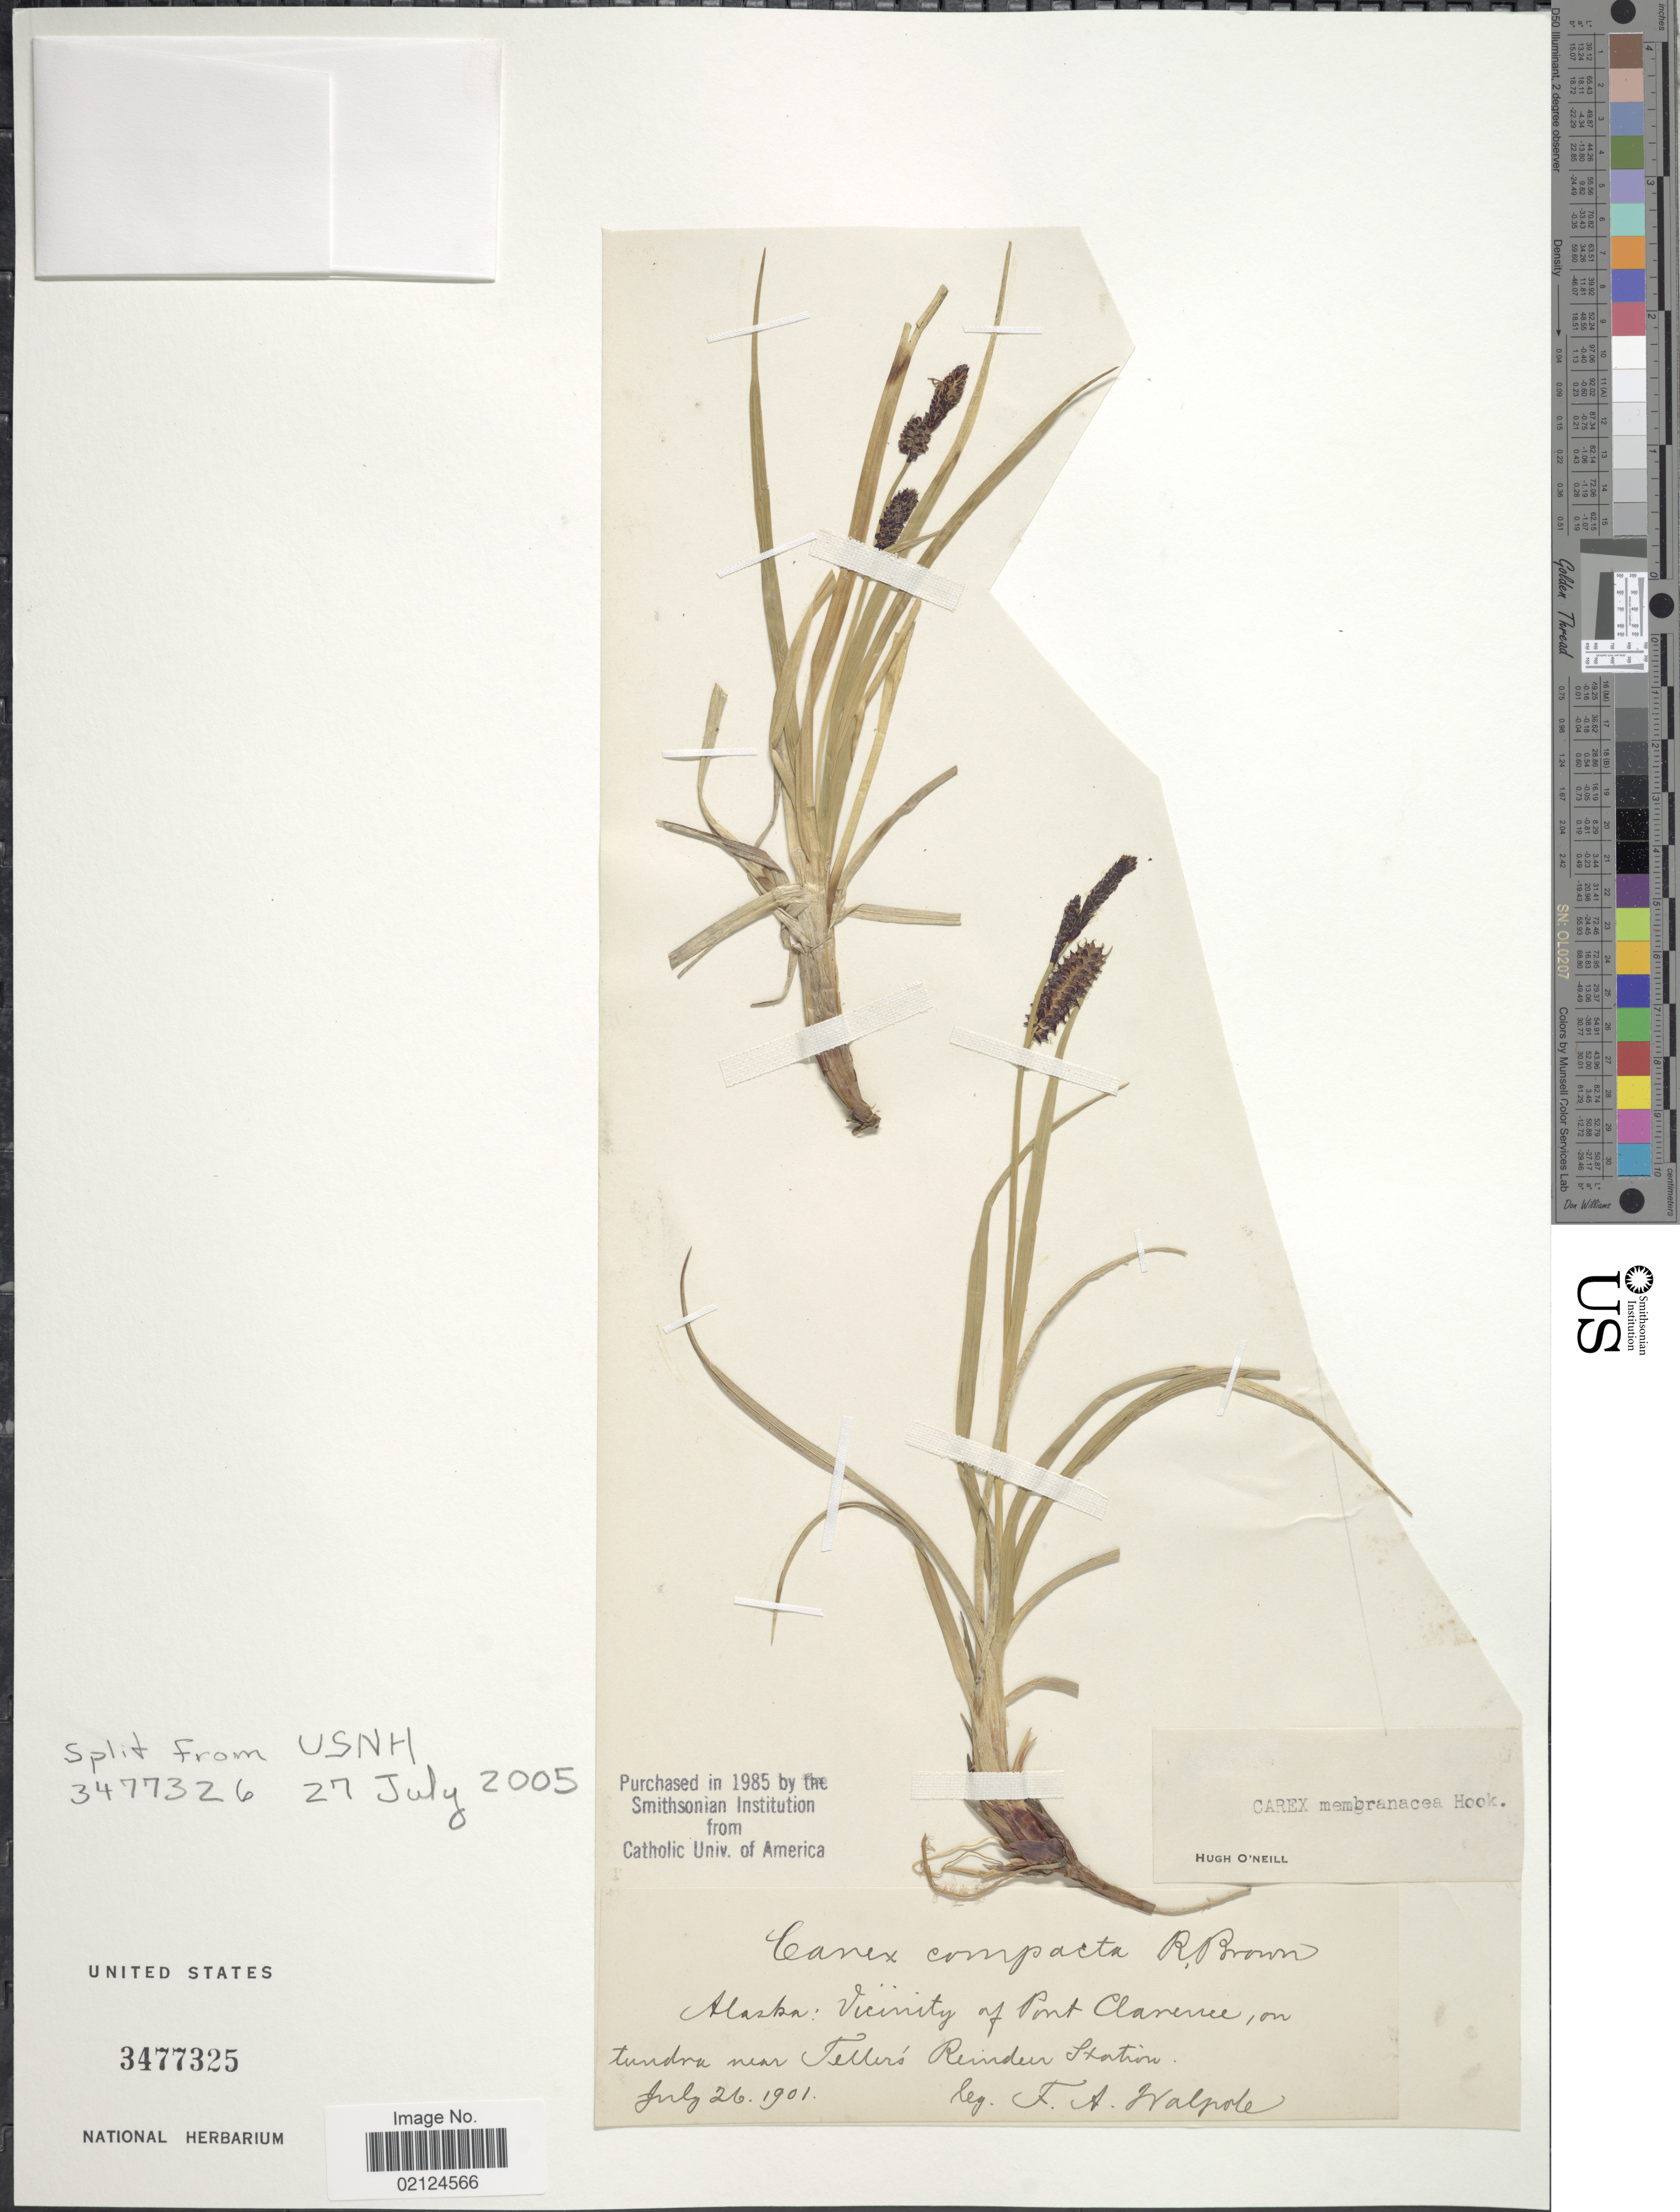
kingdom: Plantae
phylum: Tracheophyta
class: Liliopsida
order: Poales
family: Cyperaceae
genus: Carex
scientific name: Carex membranacea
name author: Hook.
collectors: F. Walpole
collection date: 1901-07-26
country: United States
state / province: Alaska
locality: Viinity of Port Clarence on tundra near Teller Reindeer Station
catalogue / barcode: US 3477325